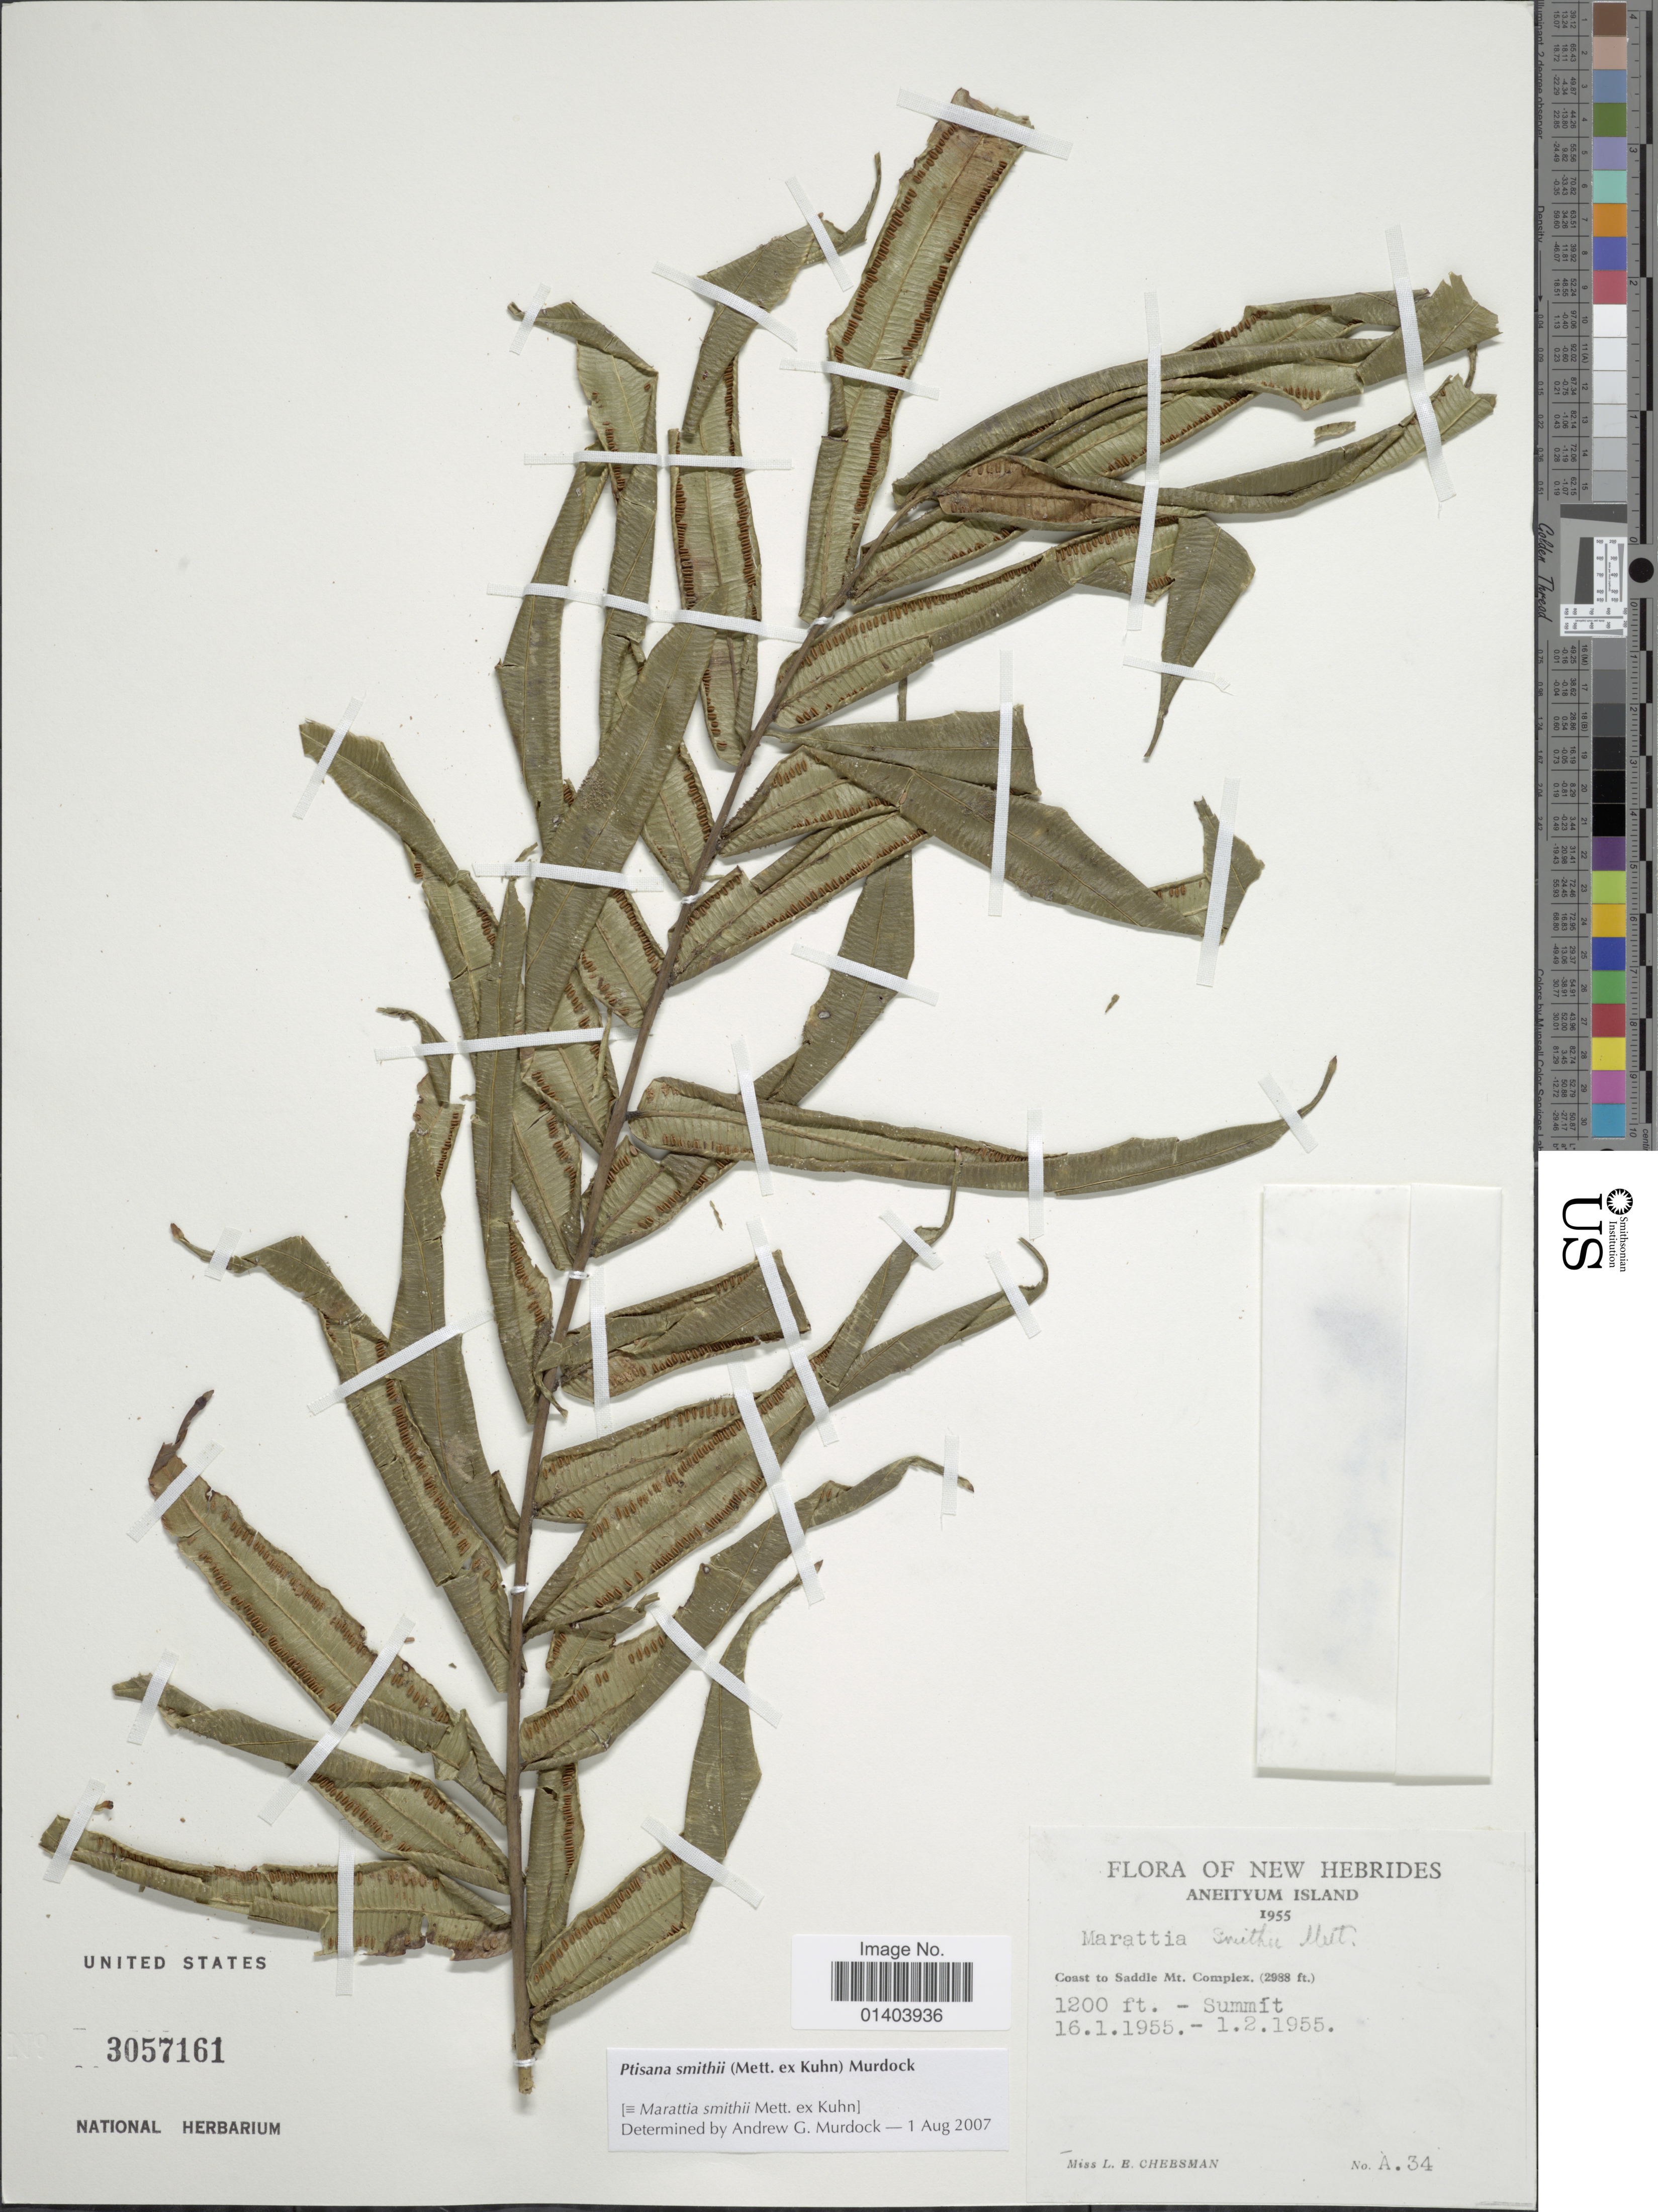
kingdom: Plantae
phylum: Tracheophyta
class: Polypodiopsida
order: Marattiales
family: Marattiaceae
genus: Ptisana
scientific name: Ptisana smithii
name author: (Mett. ex Kuhn) Murdock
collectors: L. E. Cheesman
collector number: A 34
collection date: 1955-01-16/1955-02-01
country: Vanuatu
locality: New Hebrides, Aneityum Island, Coast to Saddle Mt Complex, Summit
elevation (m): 366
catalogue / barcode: US 3057161